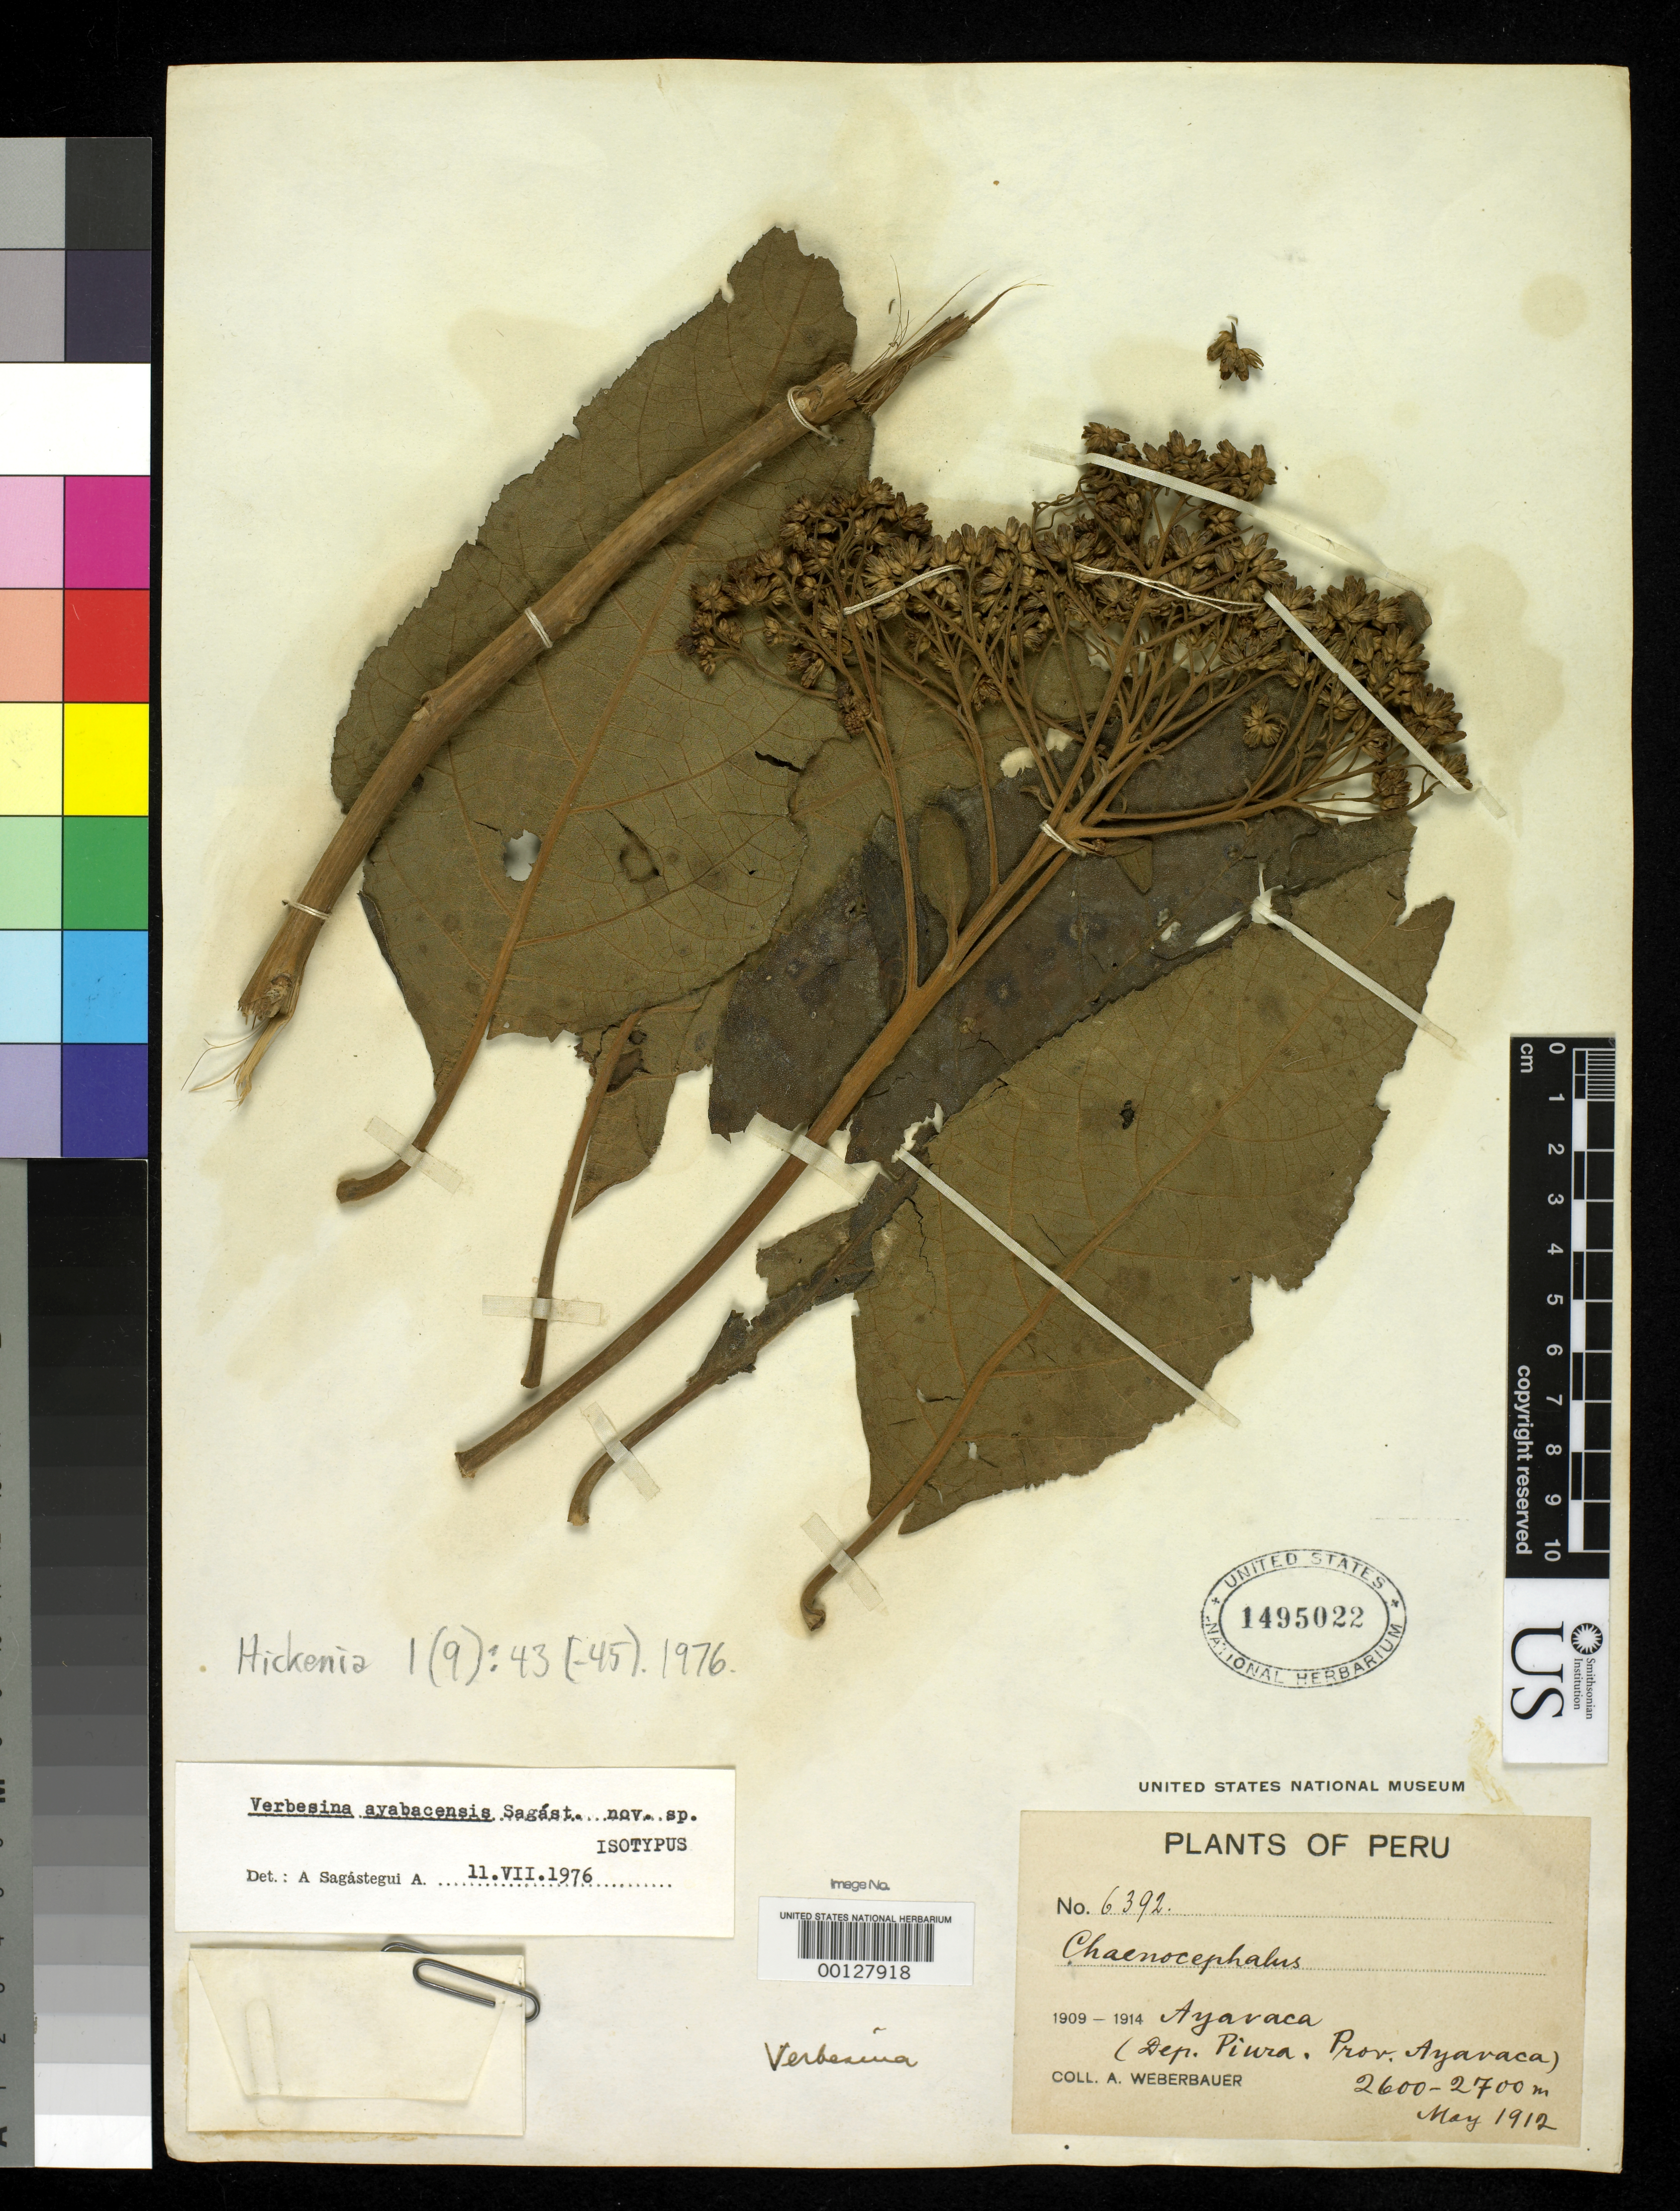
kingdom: Plantae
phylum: Tracheophyta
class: Magnoliopsida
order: Asterales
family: Asteraceae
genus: Verbesina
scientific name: Verbesina ayabacensis var. tomentella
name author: Sagást.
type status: Isotype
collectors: A. Weberbauer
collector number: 6392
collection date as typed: May 1912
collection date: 1912-05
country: Peru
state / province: Piura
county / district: Ayabaca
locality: Ayavaca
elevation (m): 2600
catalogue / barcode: US 1495022